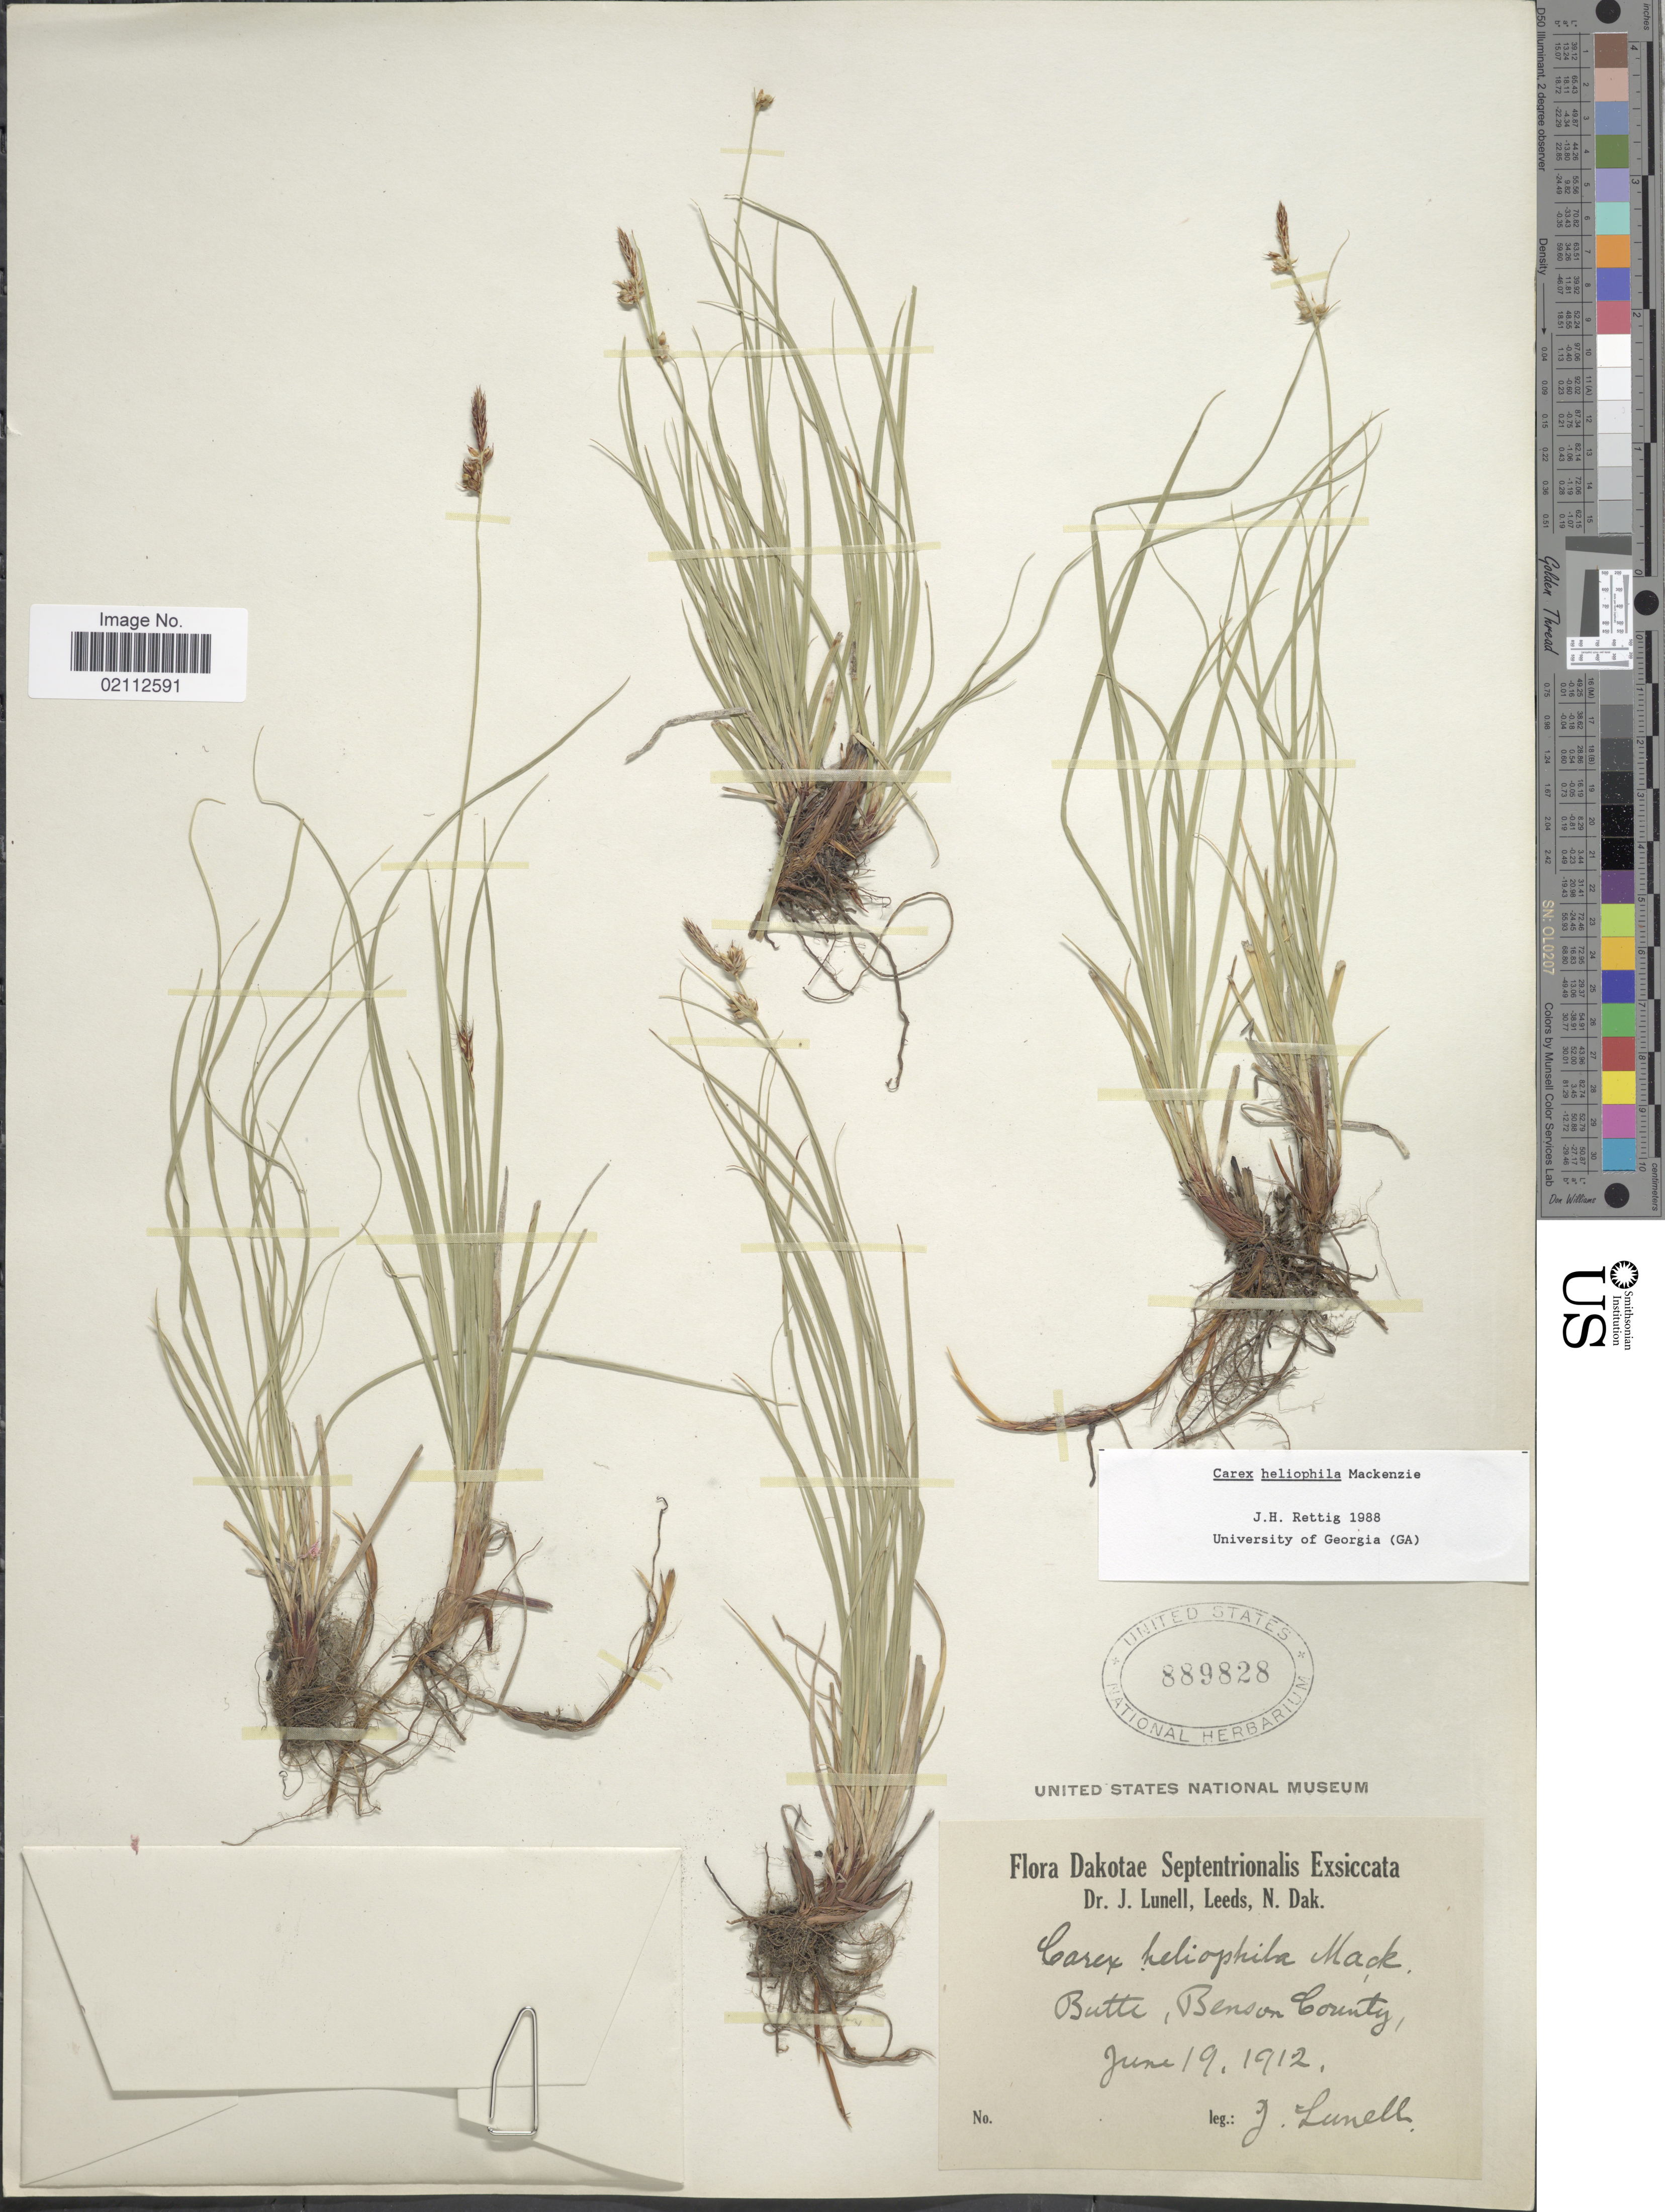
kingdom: Plantae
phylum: Tracheophyta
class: Liliopsida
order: Poales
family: Cyperaceae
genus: Carex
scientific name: Carex heliophila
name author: Mack.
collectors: J. Lunell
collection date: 1912-06-19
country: United States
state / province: North Dakota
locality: Butte, Benson County.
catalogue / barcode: US 889828